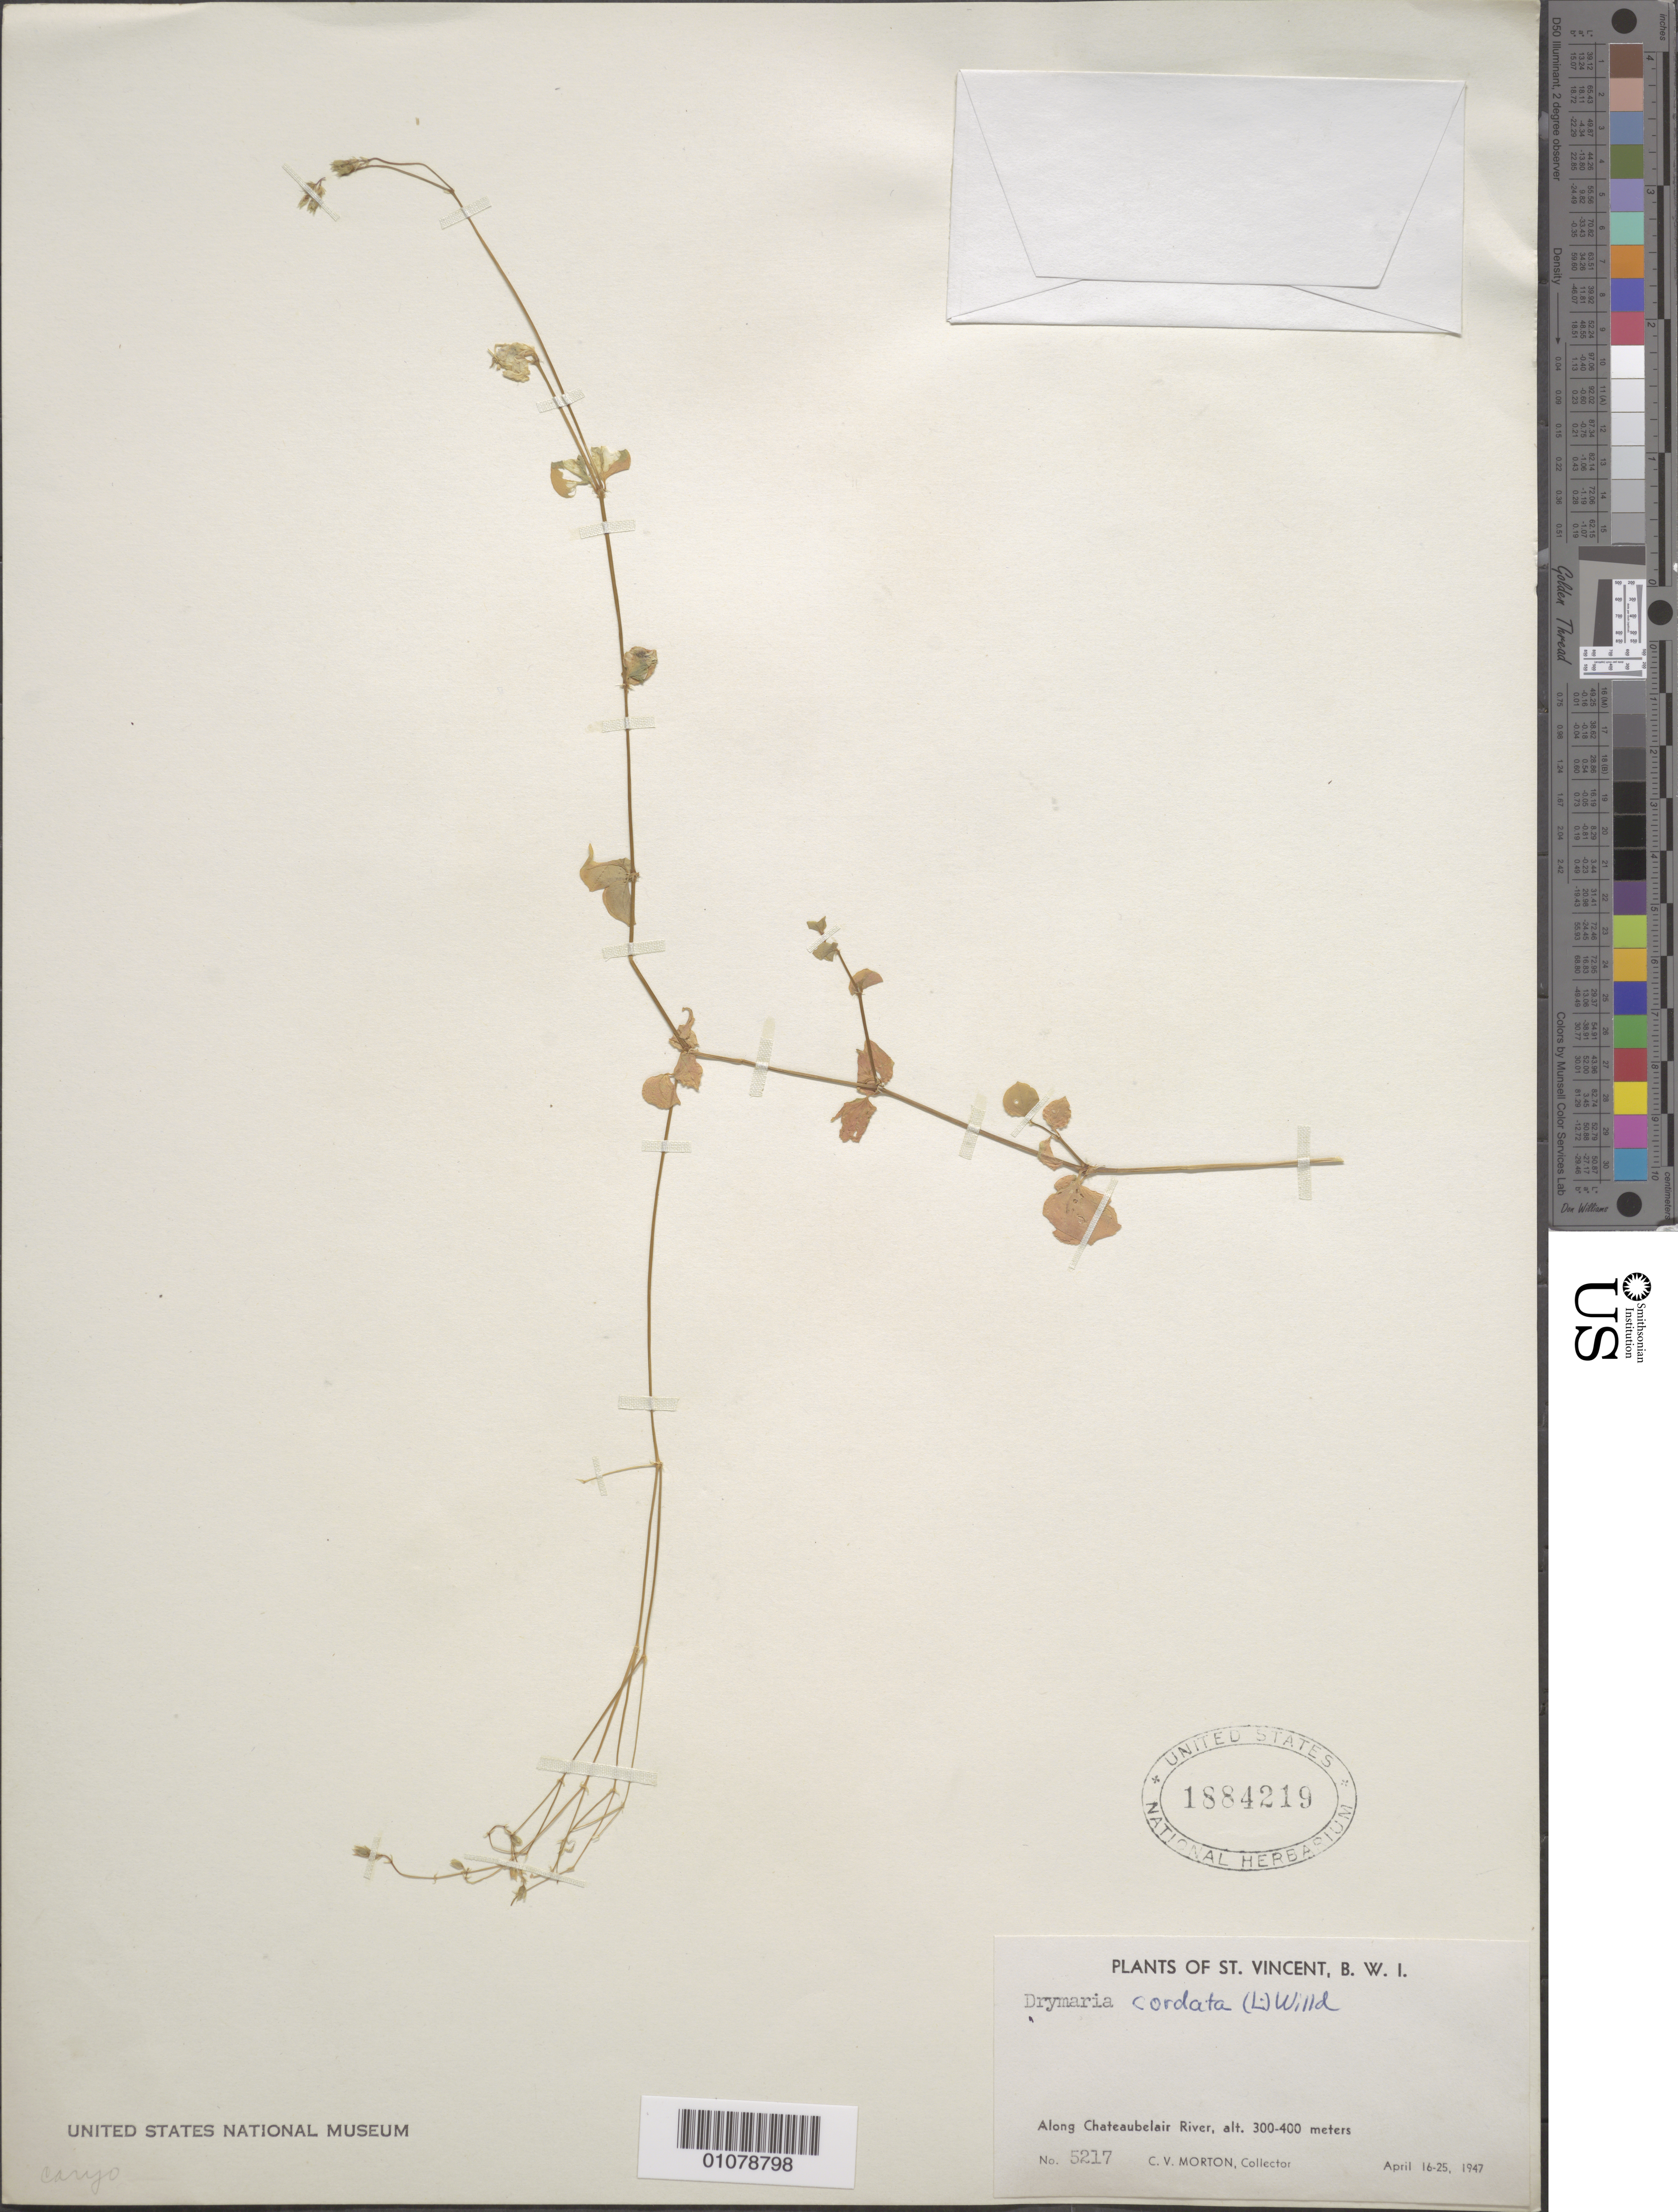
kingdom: Plantae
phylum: Tracheophyta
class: Magnoliopsida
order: Caryophyllales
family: Caryophyllaceae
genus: Drymaria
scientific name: Drymaria cordata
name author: (L.) Willd. ex Schult.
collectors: C. V. Morton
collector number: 5217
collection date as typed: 16 Apr 1947 to 25 Apr 1947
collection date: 1947-04-16/1947-04-25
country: St. Vincent - Grenadines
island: St. Vincent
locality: Along Chateubelair River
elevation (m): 300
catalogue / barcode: US 1994219